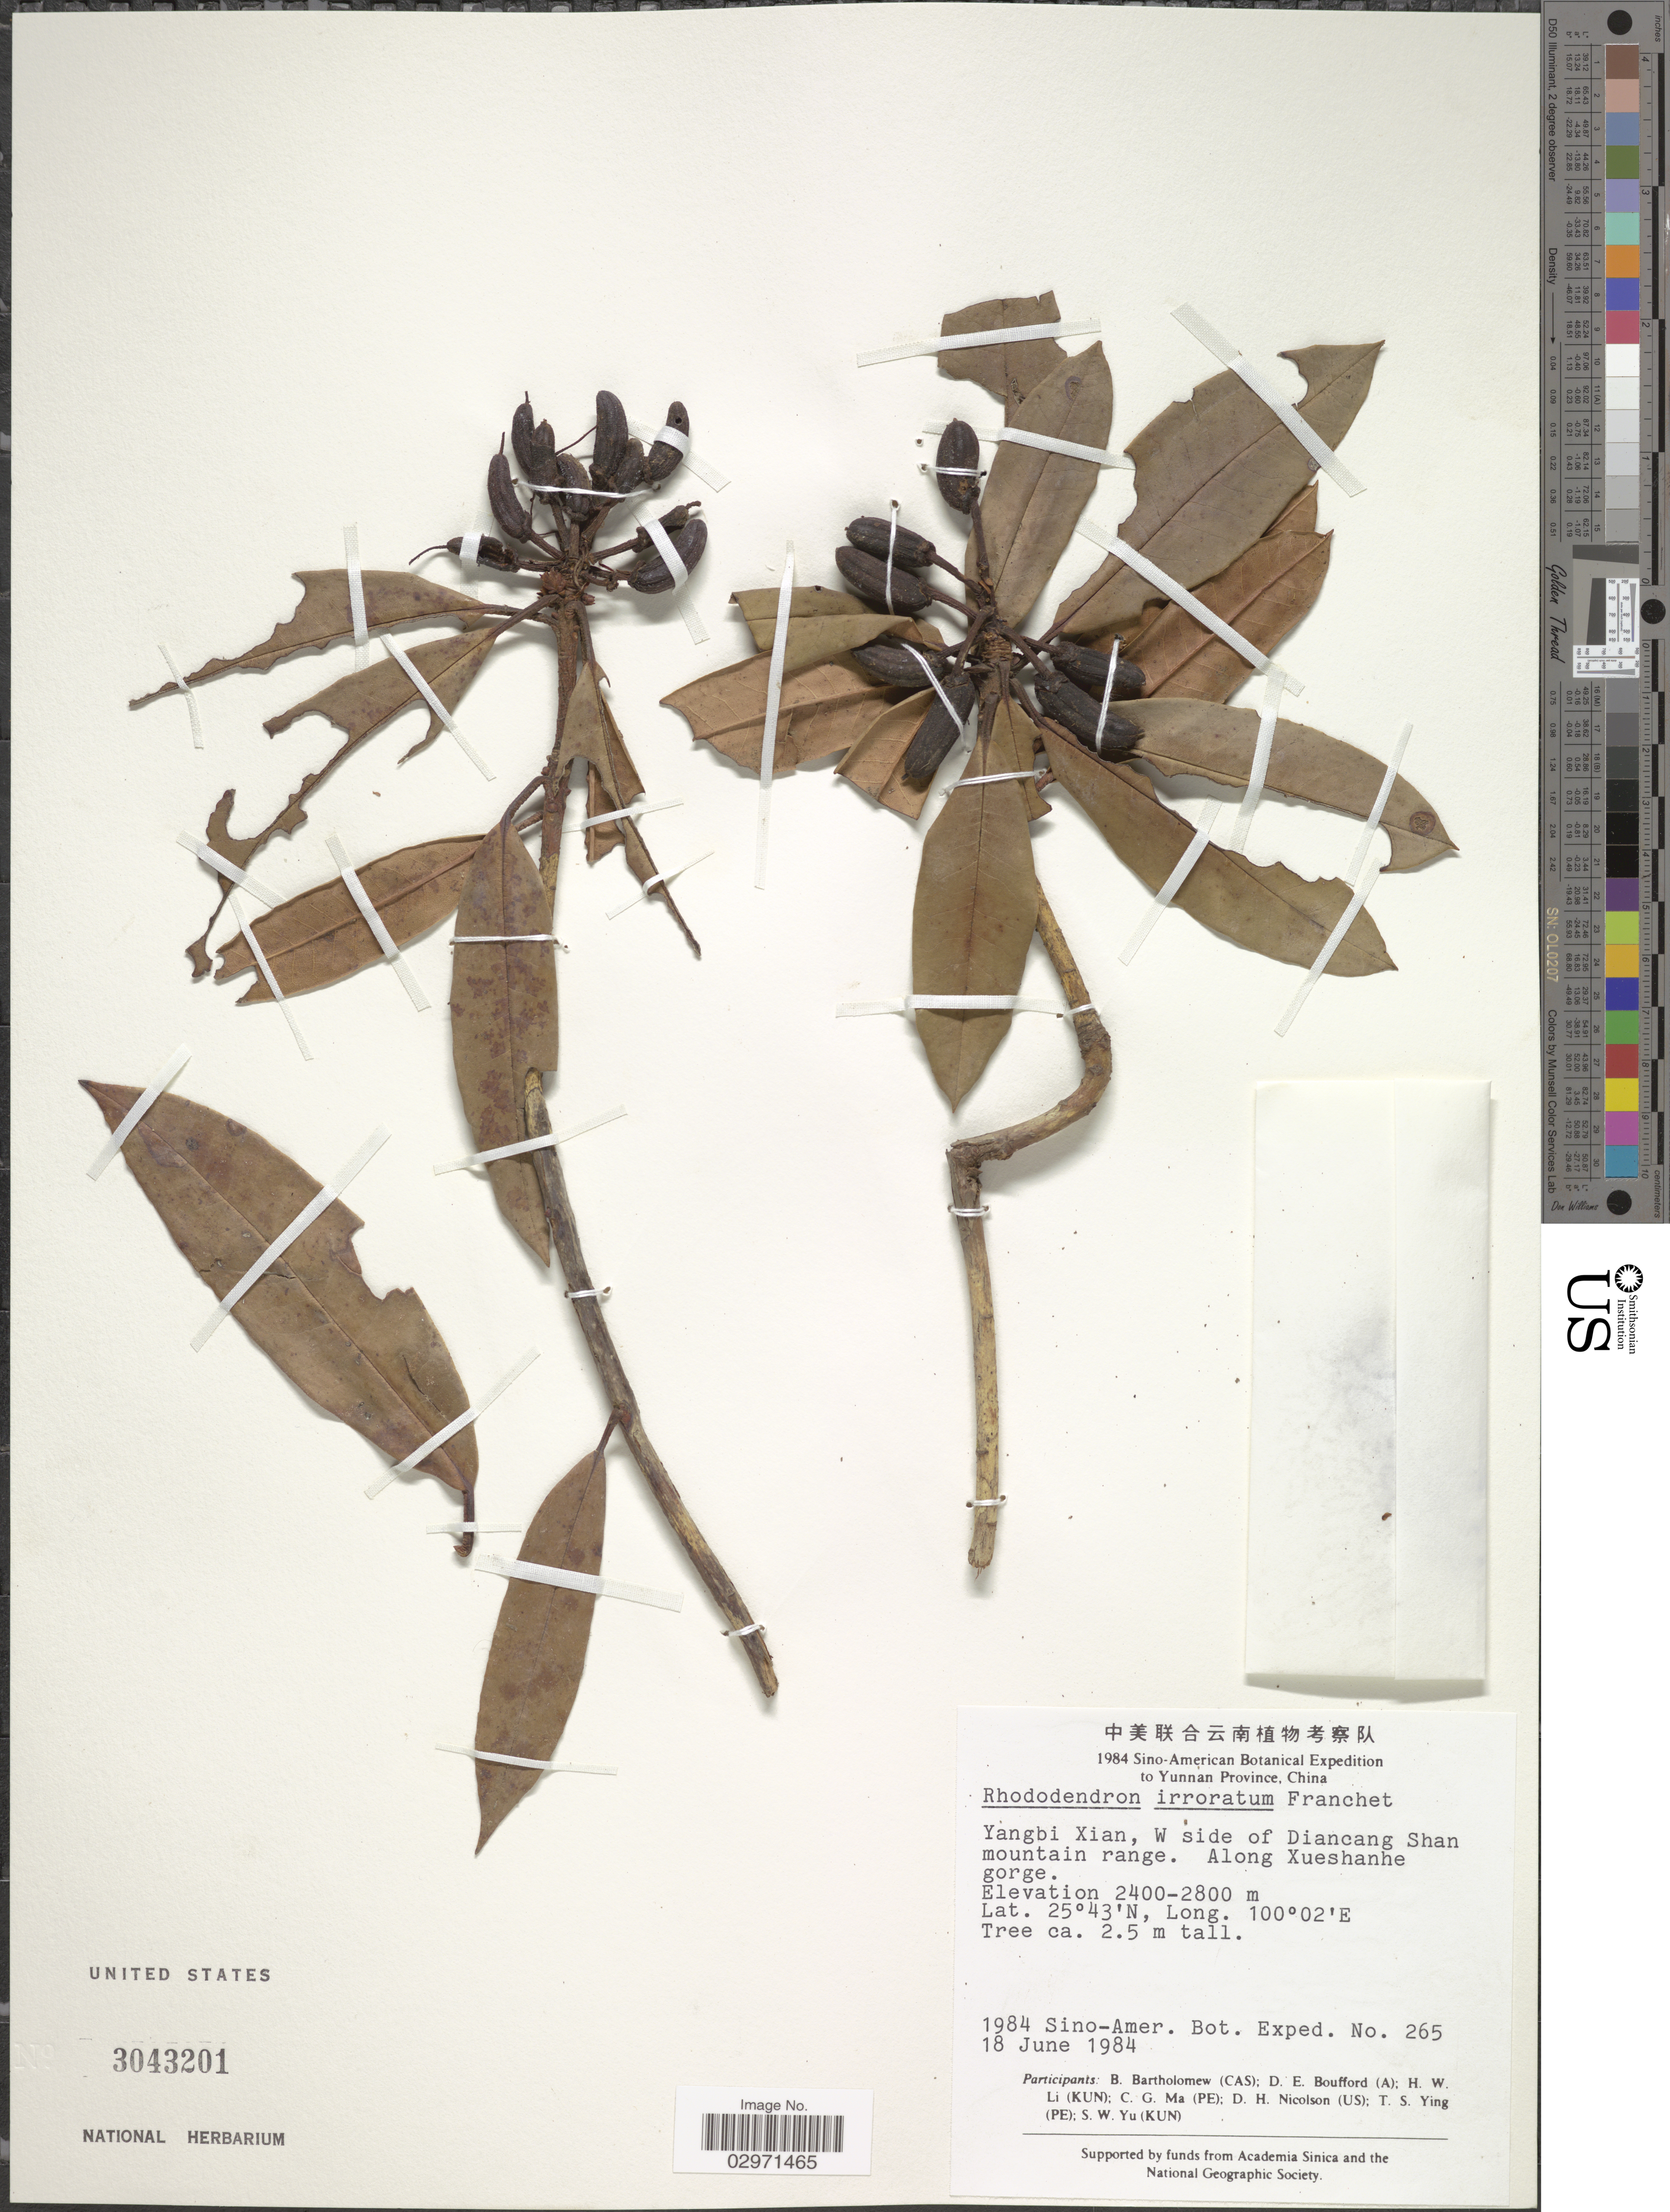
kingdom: Plantae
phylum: Tracheophyta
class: Magnoliopsida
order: Ericales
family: Ericaceae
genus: Rhododendron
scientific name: Rhododendron irroratum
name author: Franch.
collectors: Sino-Amer. Bot. Exped. 1984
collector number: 265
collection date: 1984-06-18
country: China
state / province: Yunnan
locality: Yangbi Xian, W side of Diancang Shan mountain range. Along Xueshanhe gorge.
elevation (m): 2400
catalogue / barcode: US 3043201